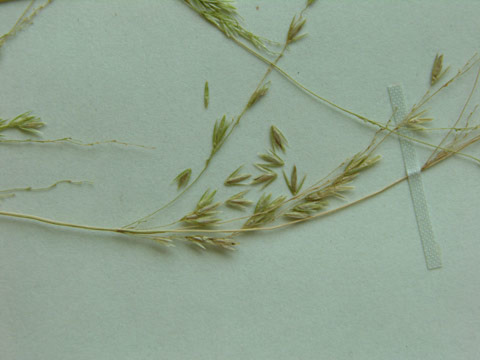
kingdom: Plantae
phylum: Tracheophyta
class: Liliopsida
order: Poales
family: Poaceae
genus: Cinna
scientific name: Cinna latifolia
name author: (Trevir. ex Goeppert) Griseb.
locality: USA